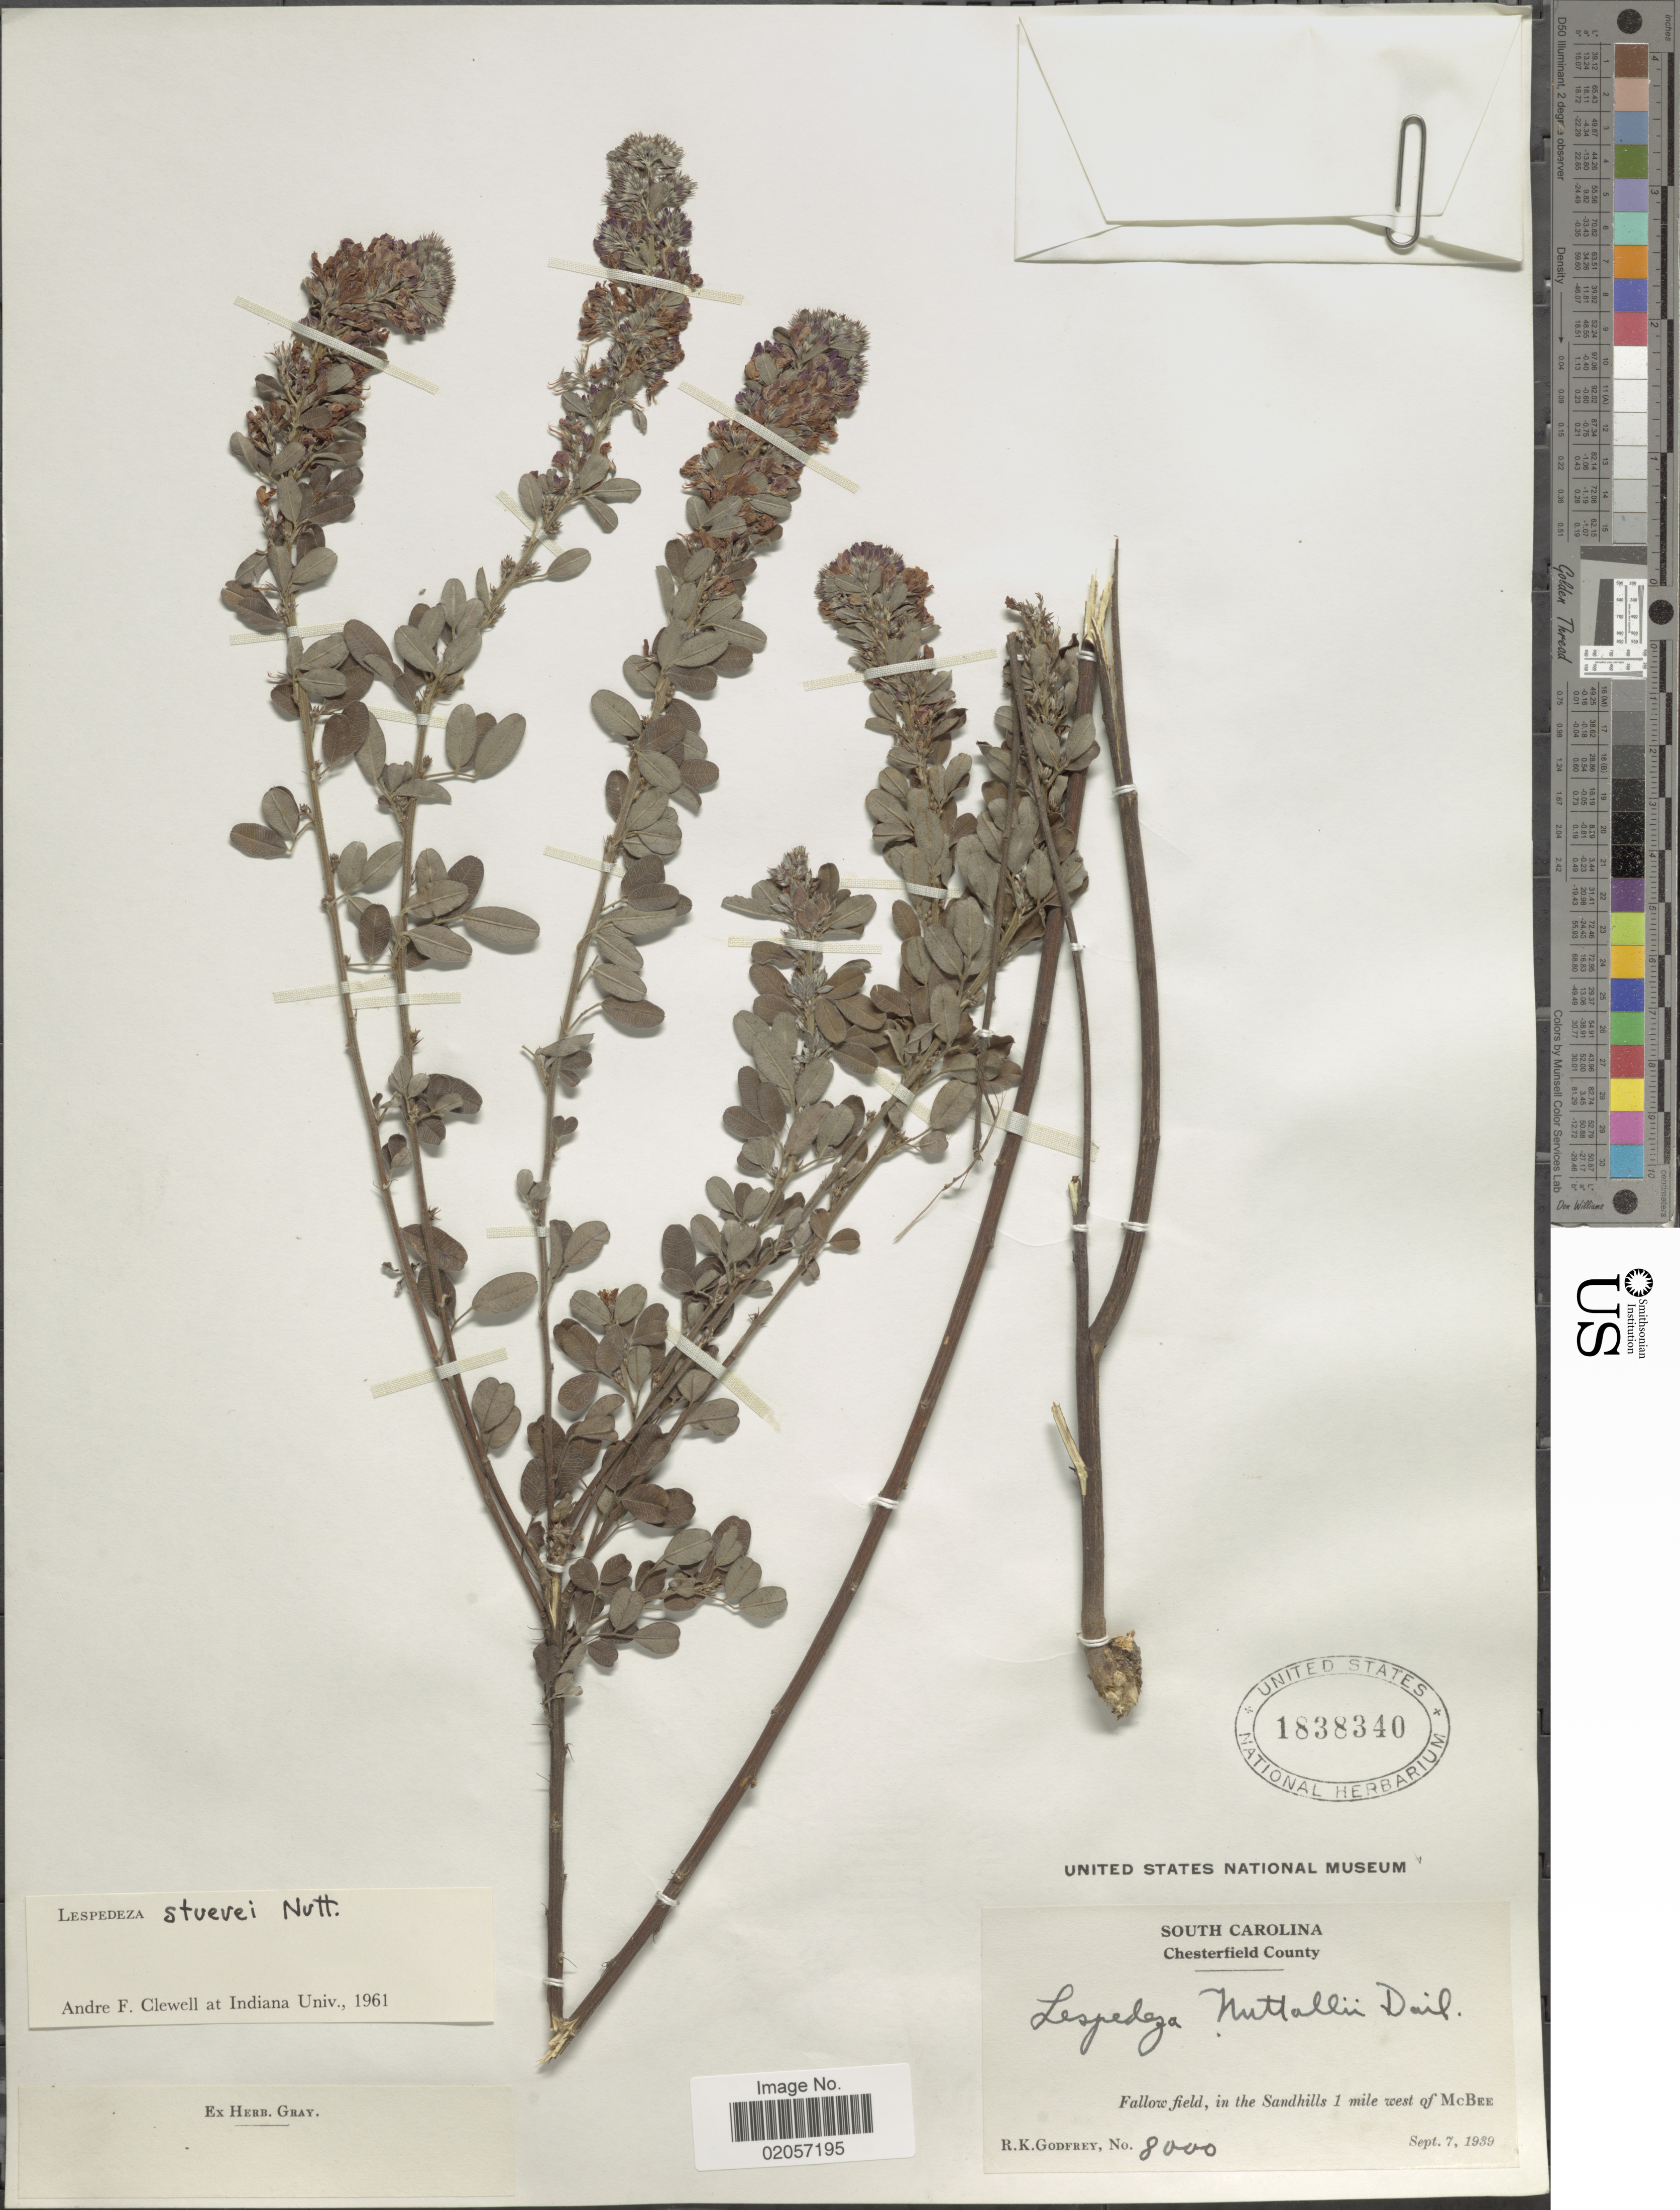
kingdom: Plantae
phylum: Tracheophyta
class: Magnoliopsida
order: Fabales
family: Fabaceae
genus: Lespedeza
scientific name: Lespedeza stuevei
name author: Nutt.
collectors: R. K. Godfrey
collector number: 8000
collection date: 1939-09-07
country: United States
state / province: South Carolina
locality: South Carolina. Chesterfield County, Fallow field, in the Sandhills 1 mile west of McBee.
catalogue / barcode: US 1838340